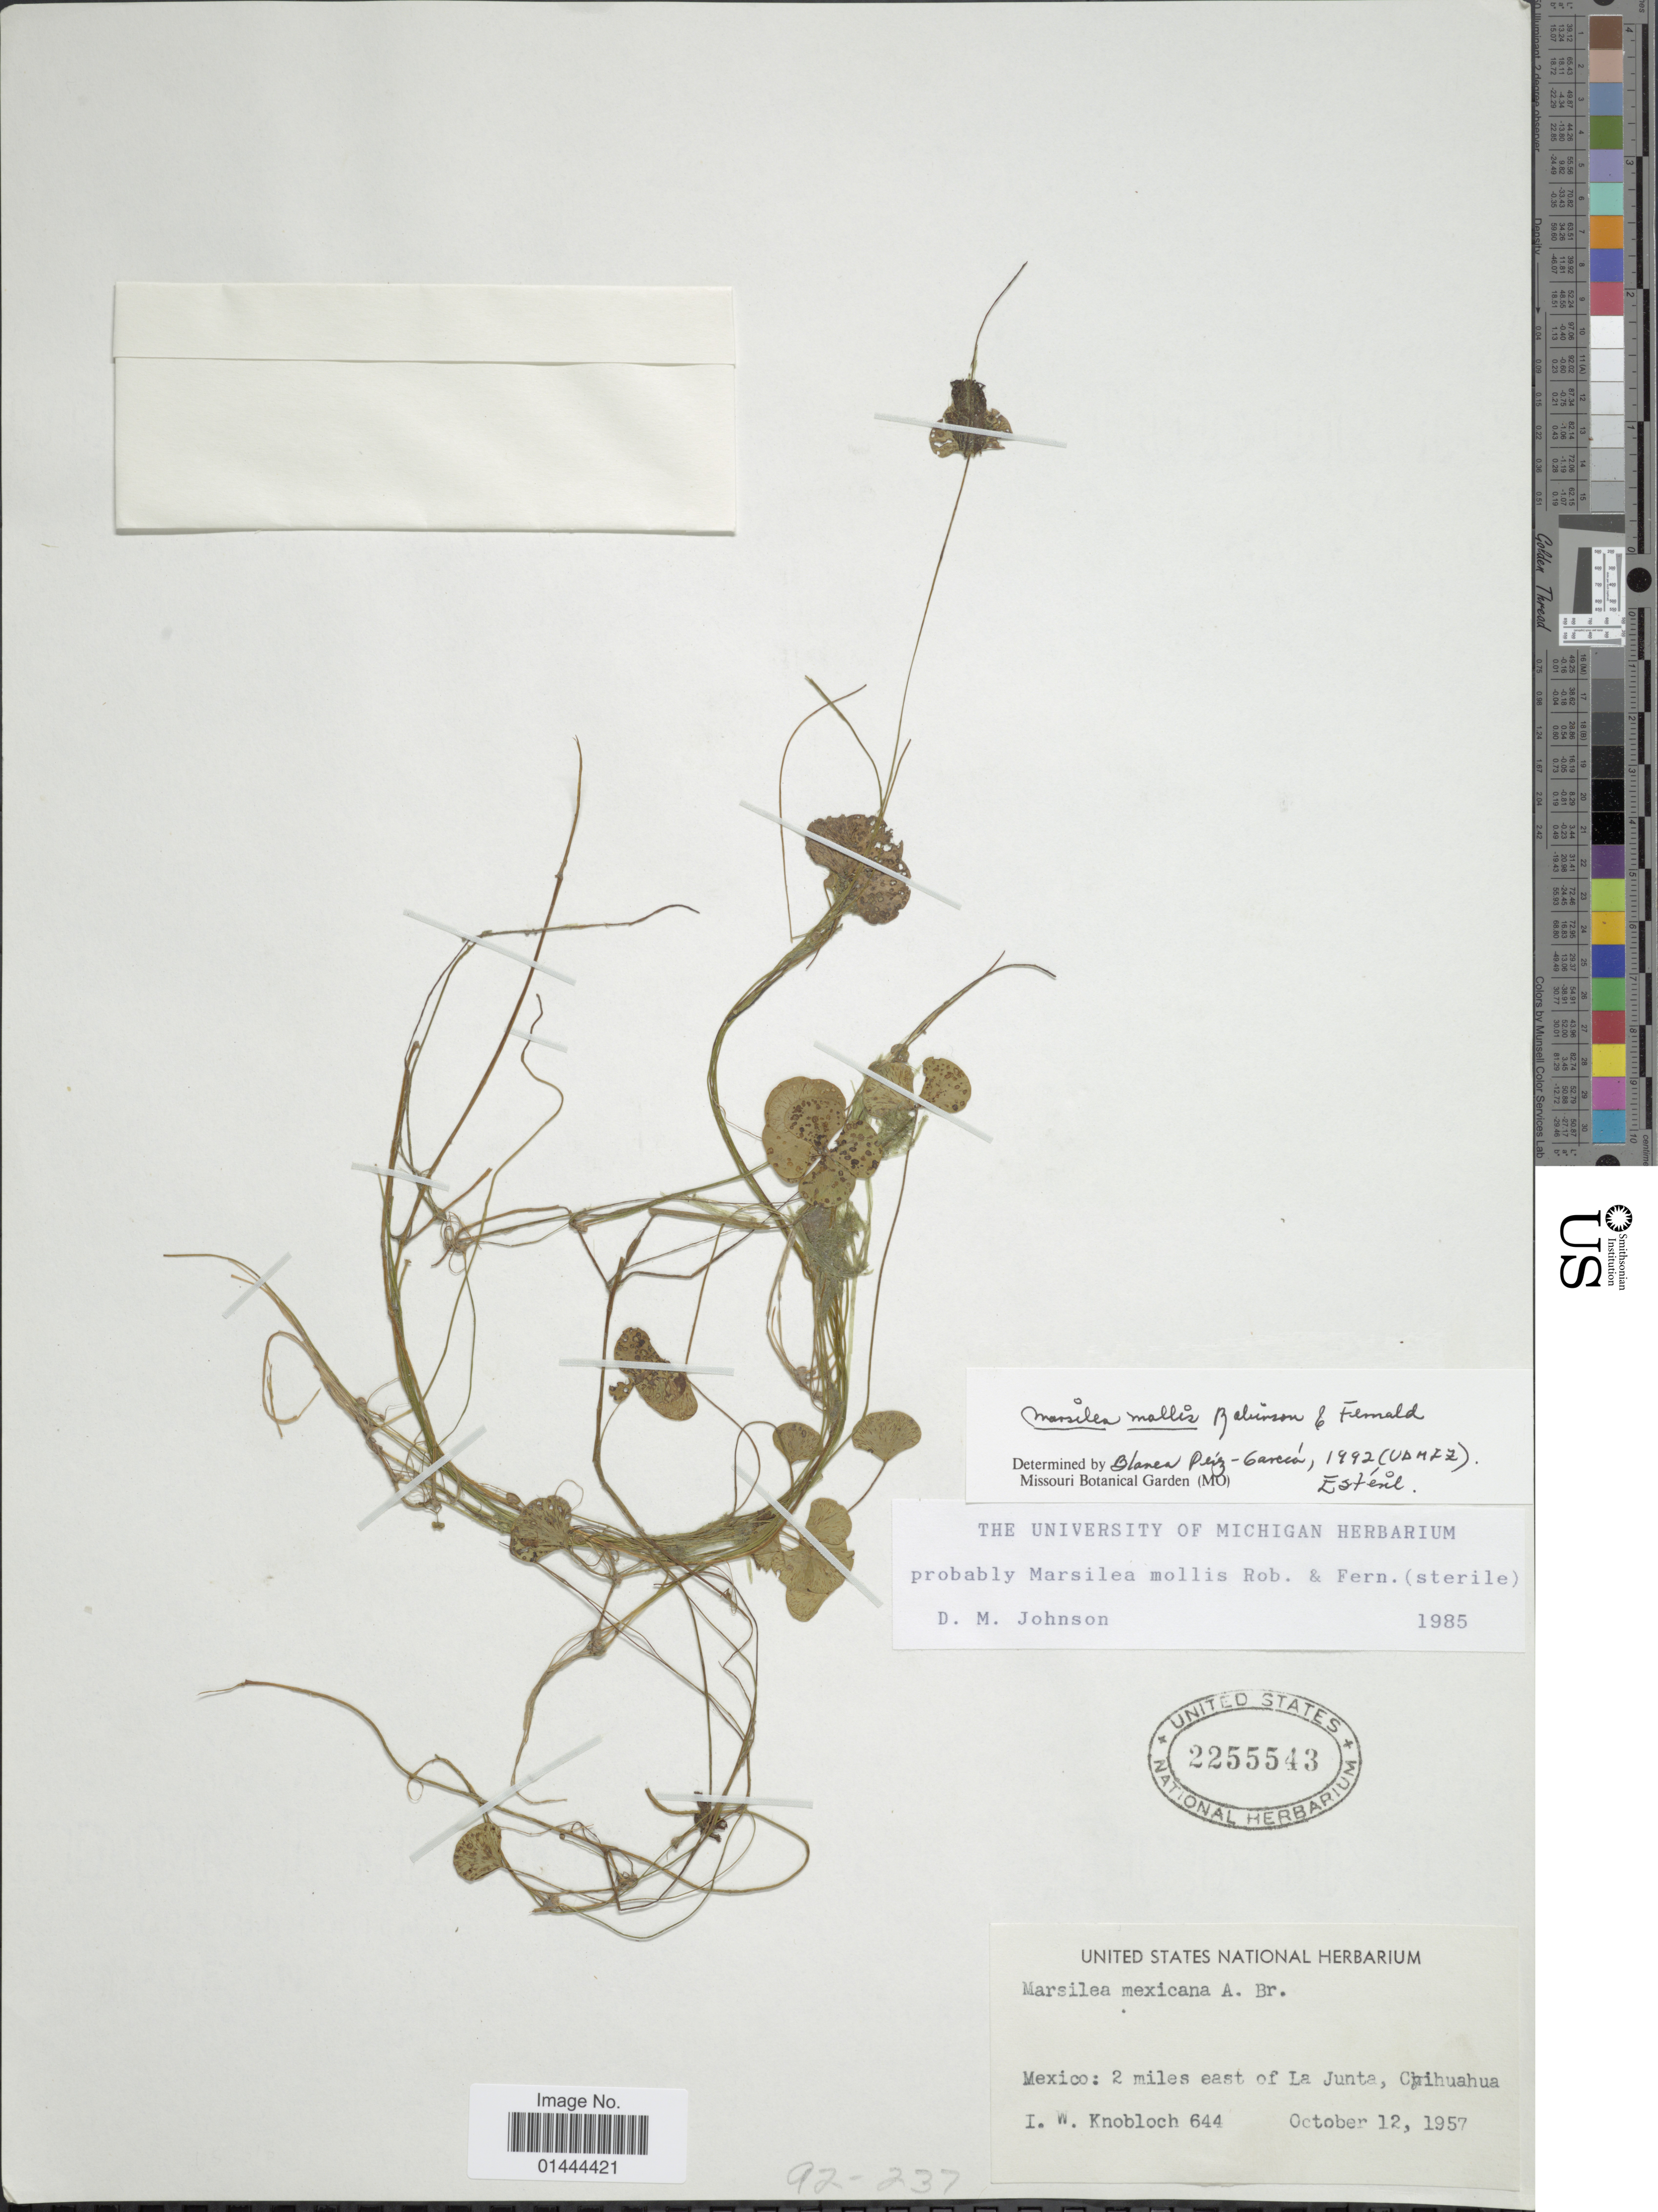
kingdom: Plantae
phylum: Tracheophyta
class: Polypodiopsida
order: Salviniales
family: Marsileaceae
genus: Marsilea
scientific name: Marsilea mollis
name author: B.L. Rob. & Fernald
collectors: I. W. Knobloch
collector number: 644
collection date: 1957-10-12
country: Mexico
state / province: Chihuahua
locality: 2 miles east of La Junte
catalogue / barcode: US 2255543